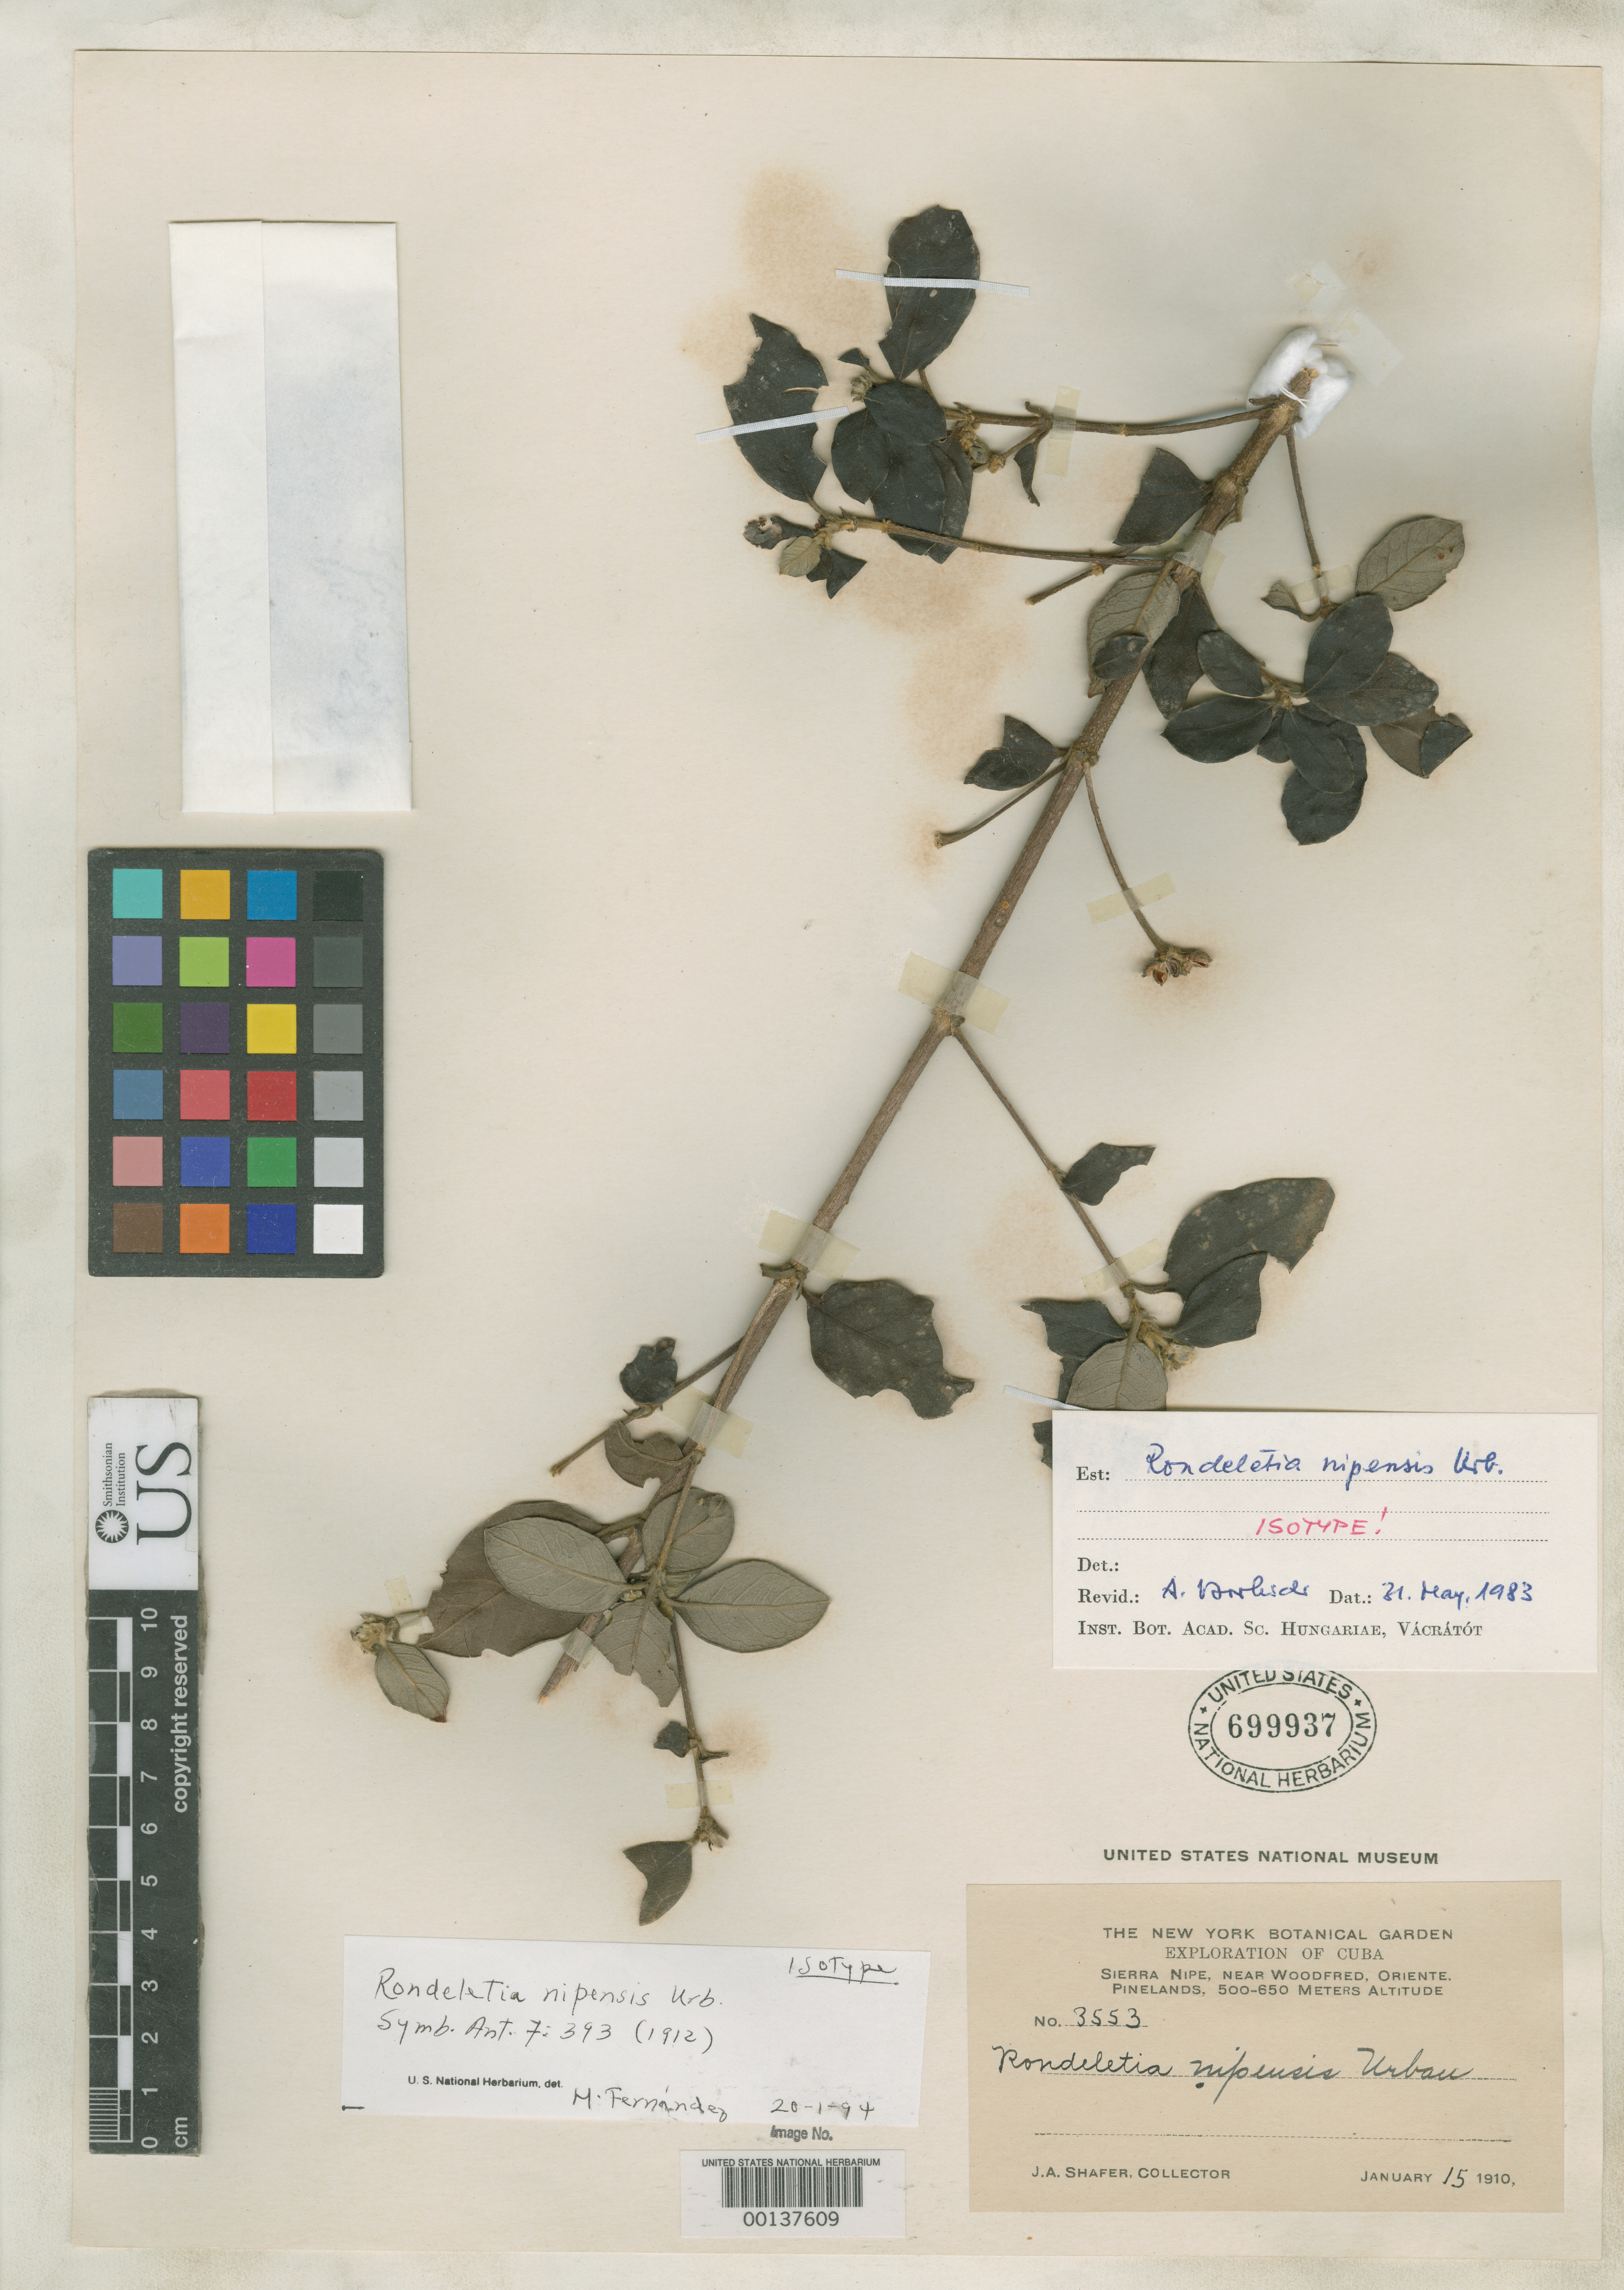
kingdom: Plantae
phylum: Tracheophyta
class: Magnoliopsida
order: Gentianales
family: Rubiaceae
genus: Rondeletia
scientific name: Rondeletia nipensis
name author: Urb.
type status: Isotype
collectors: J. A. Shafer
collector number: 3553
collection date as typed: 15 Jan 1910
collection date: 1910-01-15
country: Cuba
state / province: Oriente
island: Greater Antilles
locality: Sierra Nipe near Woodfred.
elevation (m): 500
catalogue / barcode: US 699937